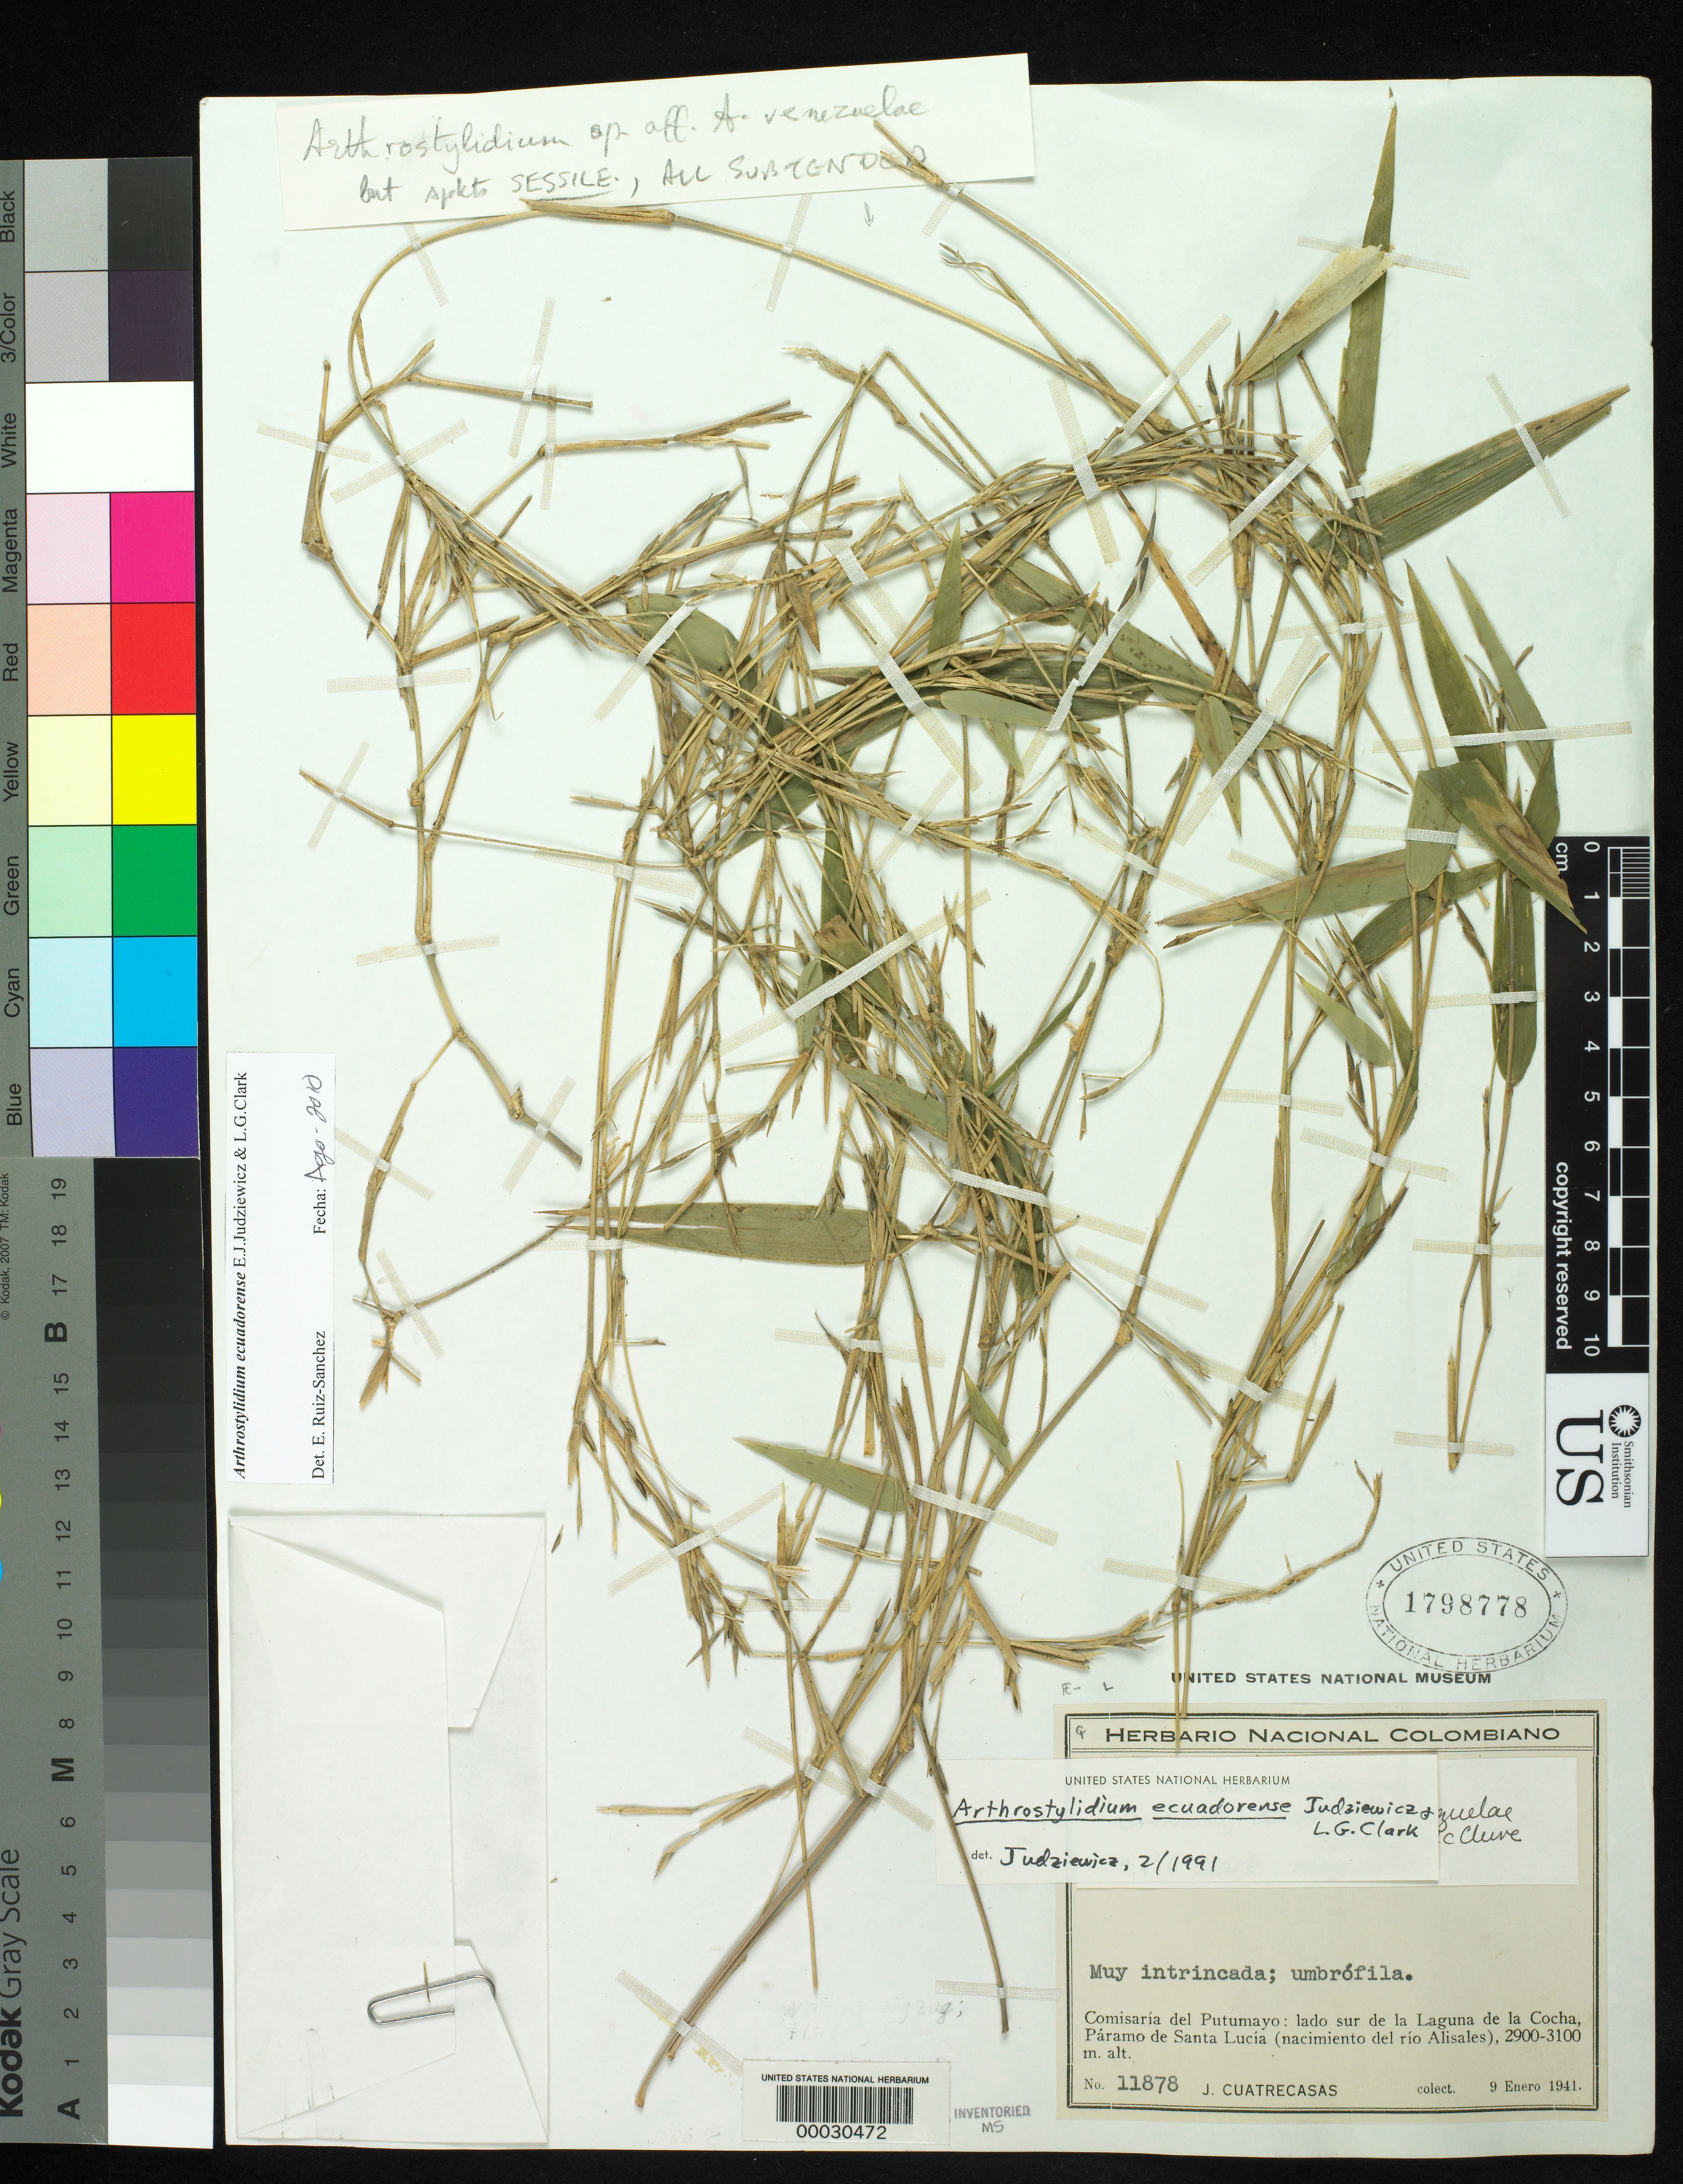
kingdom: Plantae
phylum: Tracheophyta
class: Liliopsida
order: Poales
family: Poaceae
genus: Arthrostylidium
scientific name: Arthrostylidium ecuadorense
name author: Judz. & L.G. Clark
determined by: Judziewicz, E. J.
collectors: J. Cuatrecasas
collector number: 11878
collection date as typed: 09 Jan 1941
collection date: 1941-01-09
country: Colombia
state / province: Putumayo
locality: Lake S of the Laguna de la Cocha, Paramo de Santa Lucia (origin of the Rio Alisales)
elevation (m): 2900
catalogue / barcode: US 1798778